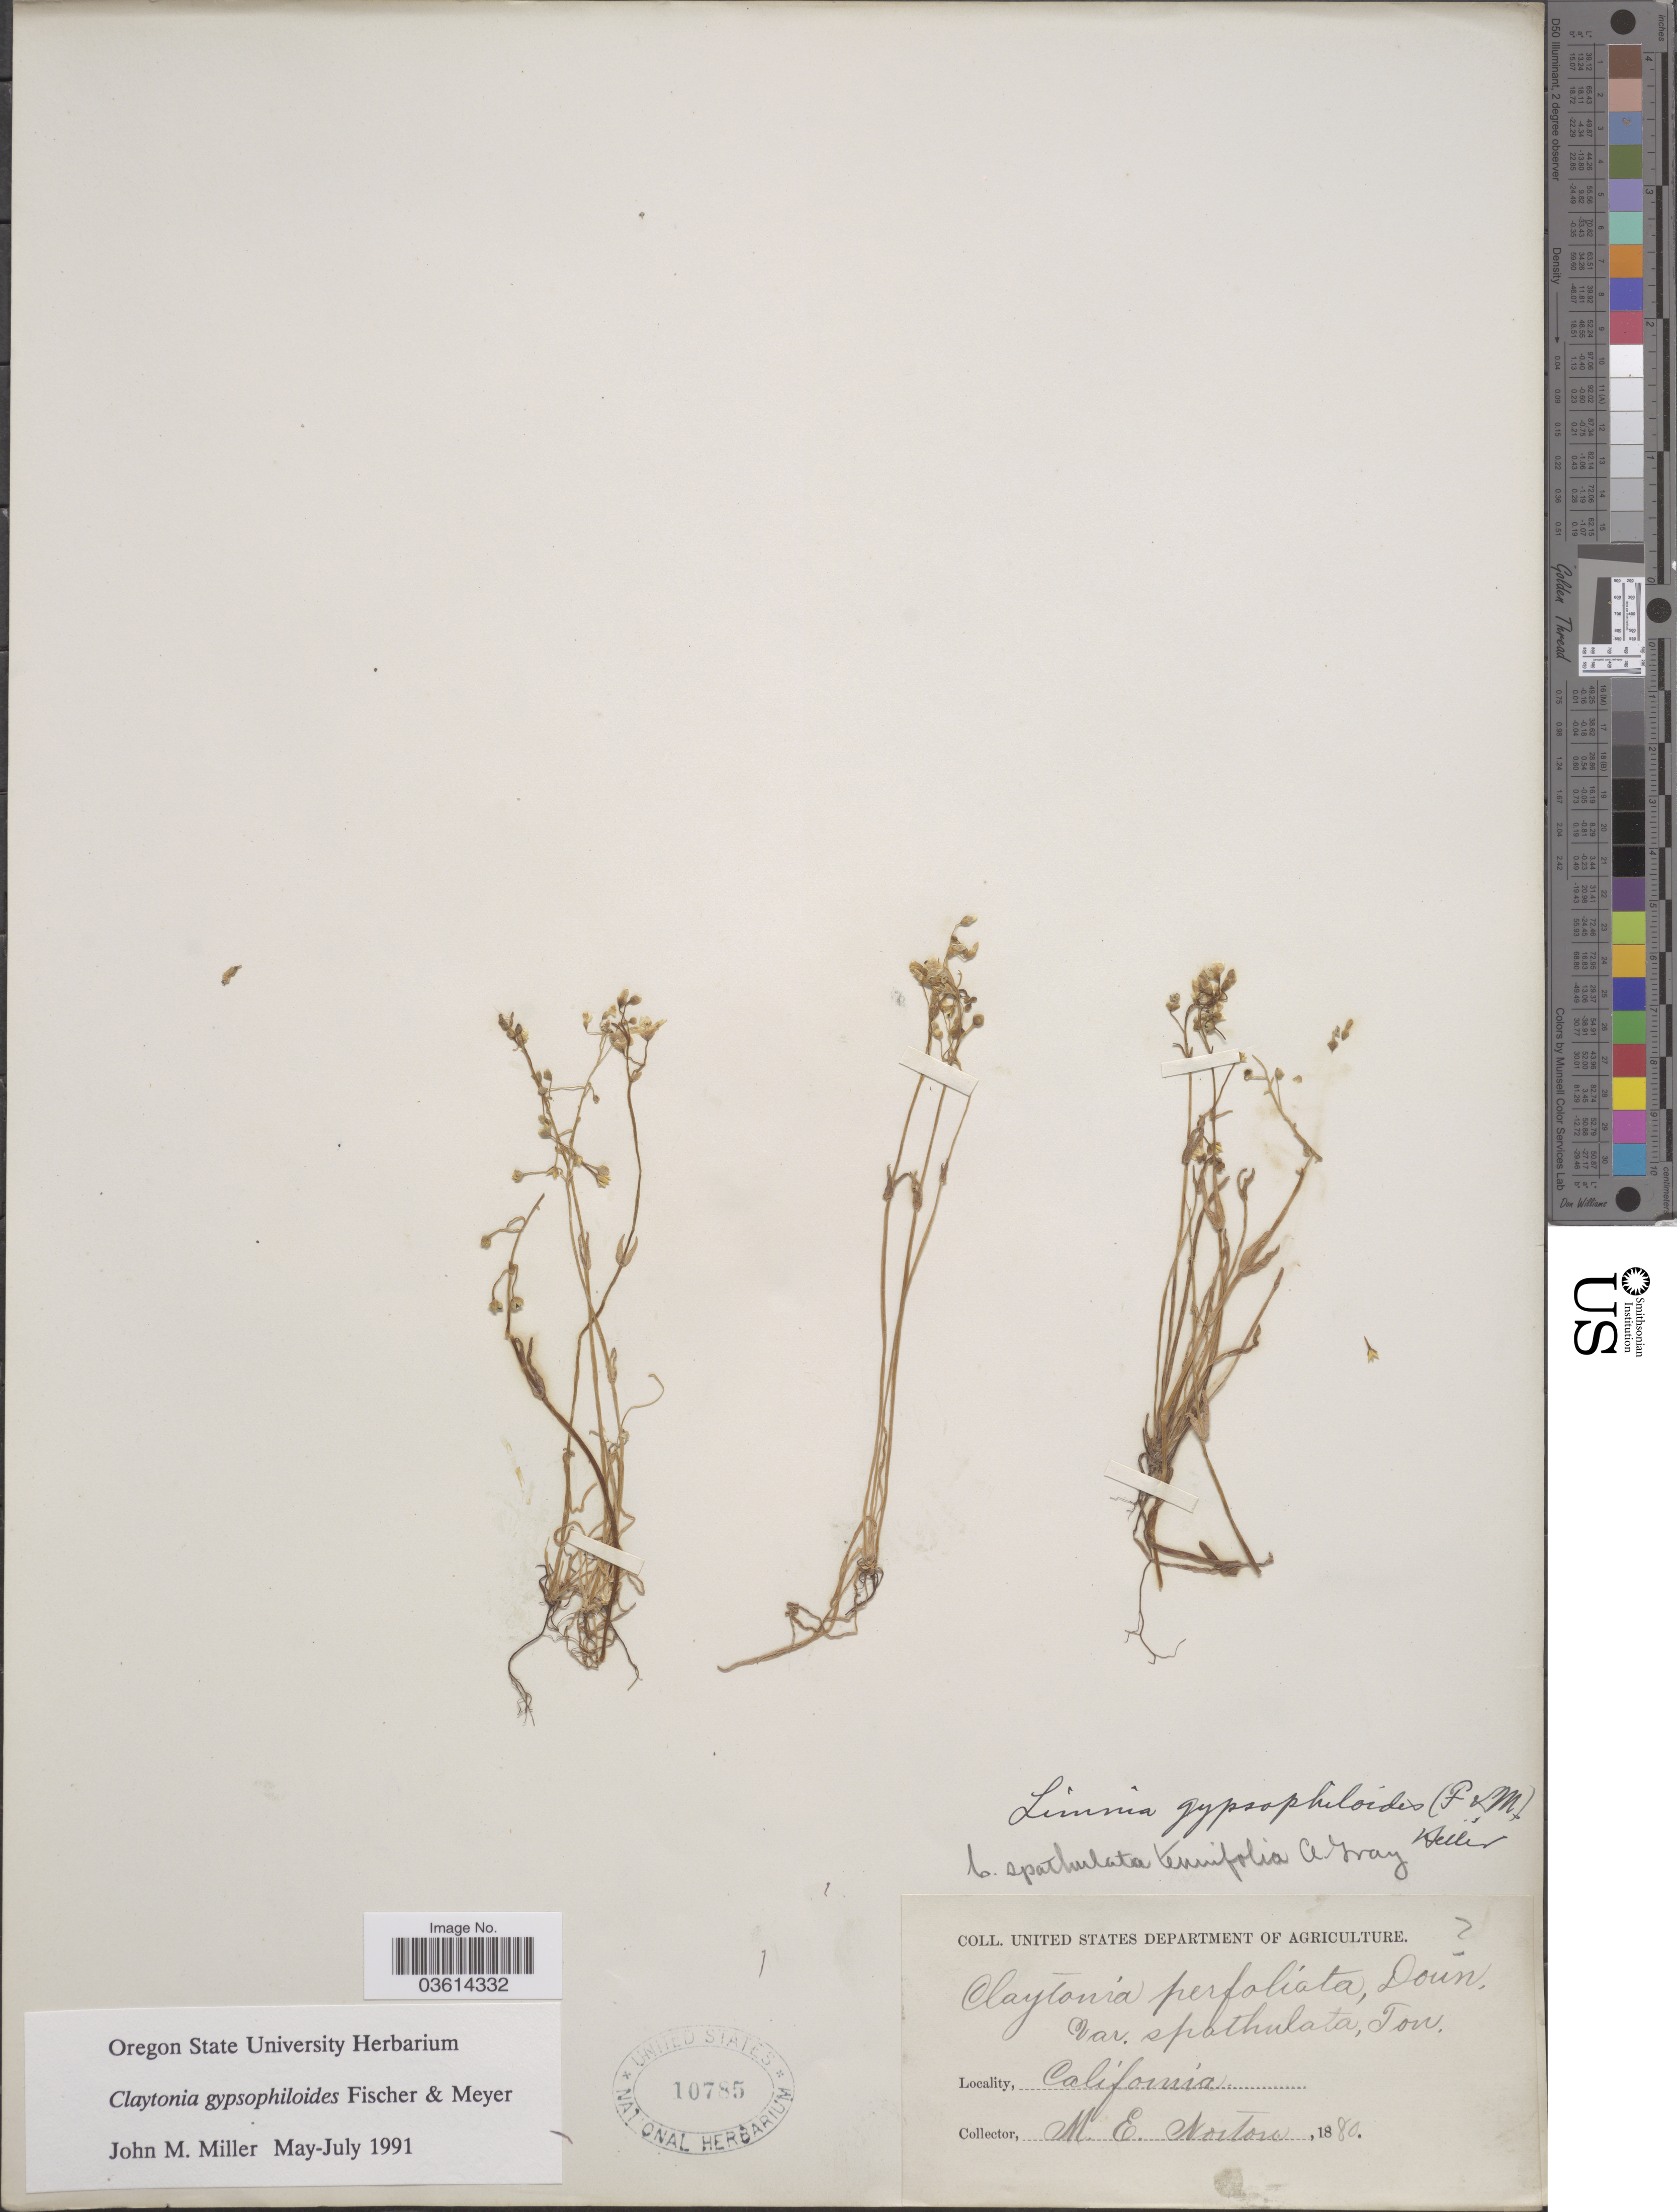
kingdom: Plantae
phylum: Tracheophyta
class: Magnoliopsida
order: Caryophyllales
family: Montiaceae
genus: Claytonia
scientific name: Claytonia gypsophiloides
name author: Fisch. & C.A. Mey.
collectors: M. Norton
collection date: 1880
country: United States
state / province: California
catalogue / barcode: US 10785